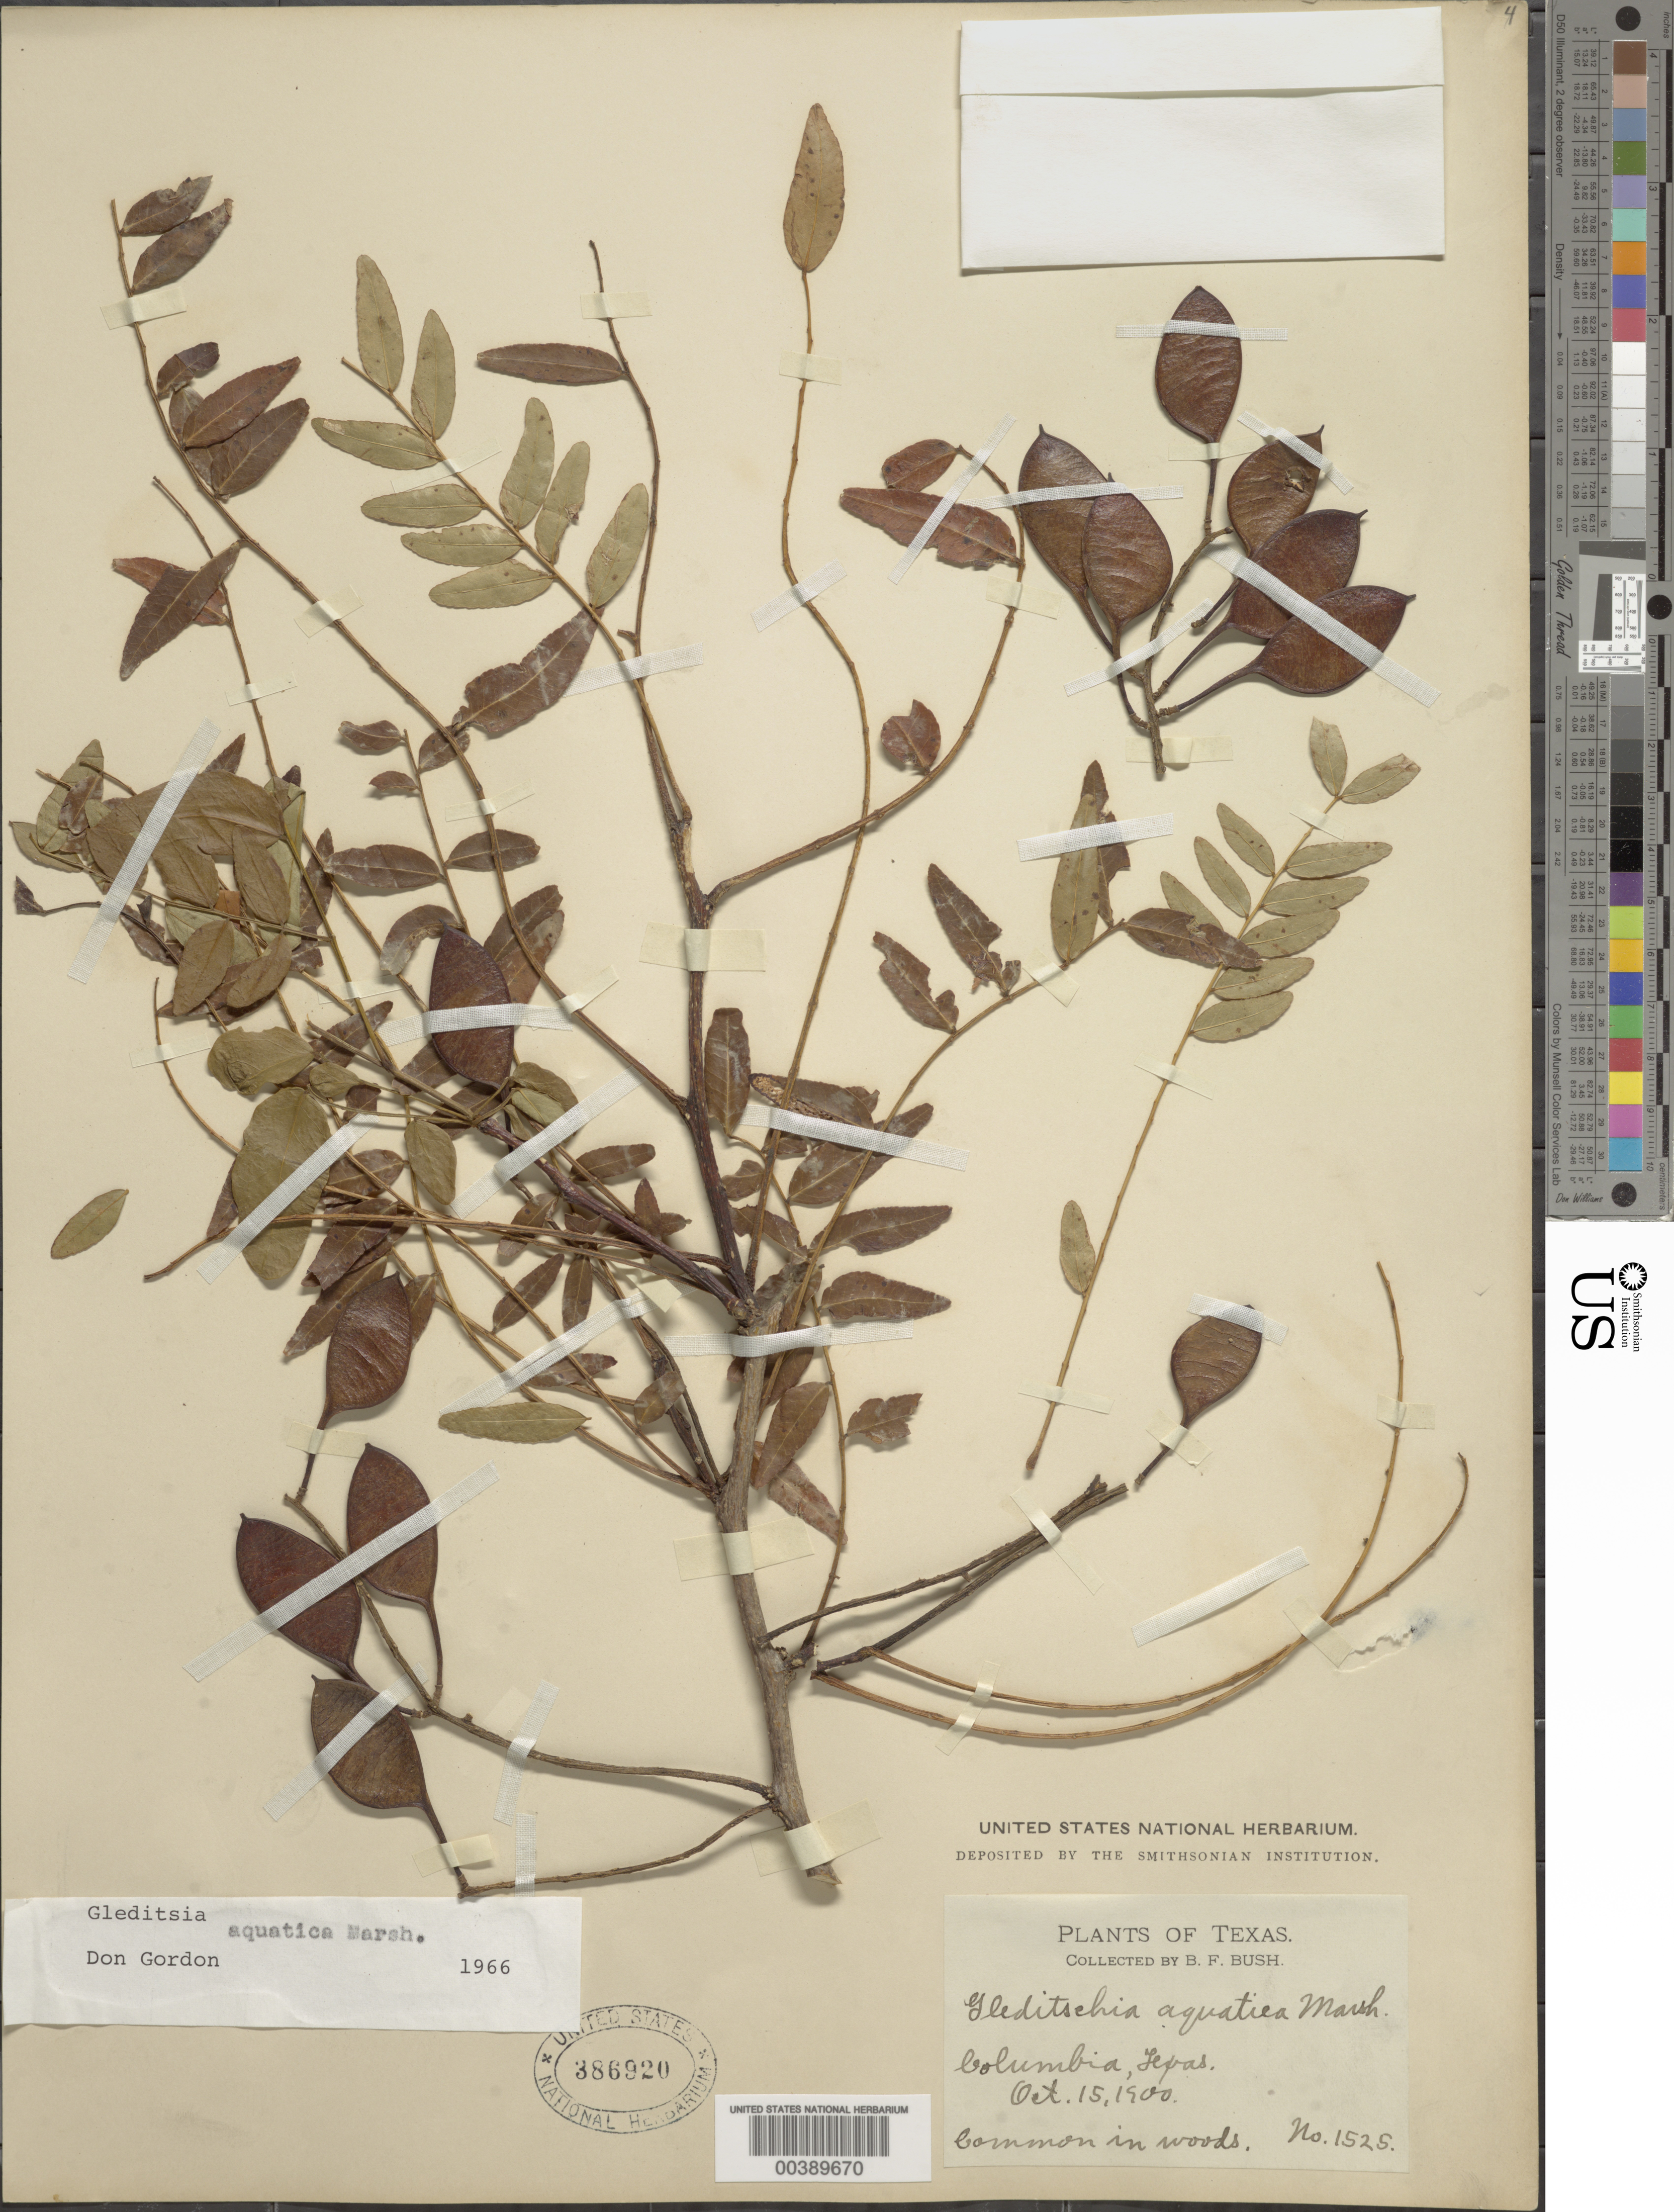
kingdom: Plantae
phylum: Tracheophyta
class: Magnoliopsida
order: Fabales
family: Fabaceae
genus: Gleditsia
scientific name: Gleditsia aquatica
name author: Marshall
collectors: B. F. Bush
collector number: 1525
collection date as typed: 15 Oct 1900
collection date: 1900-10-15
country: United States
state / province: Texas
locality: Columbia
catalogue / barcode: US 386920